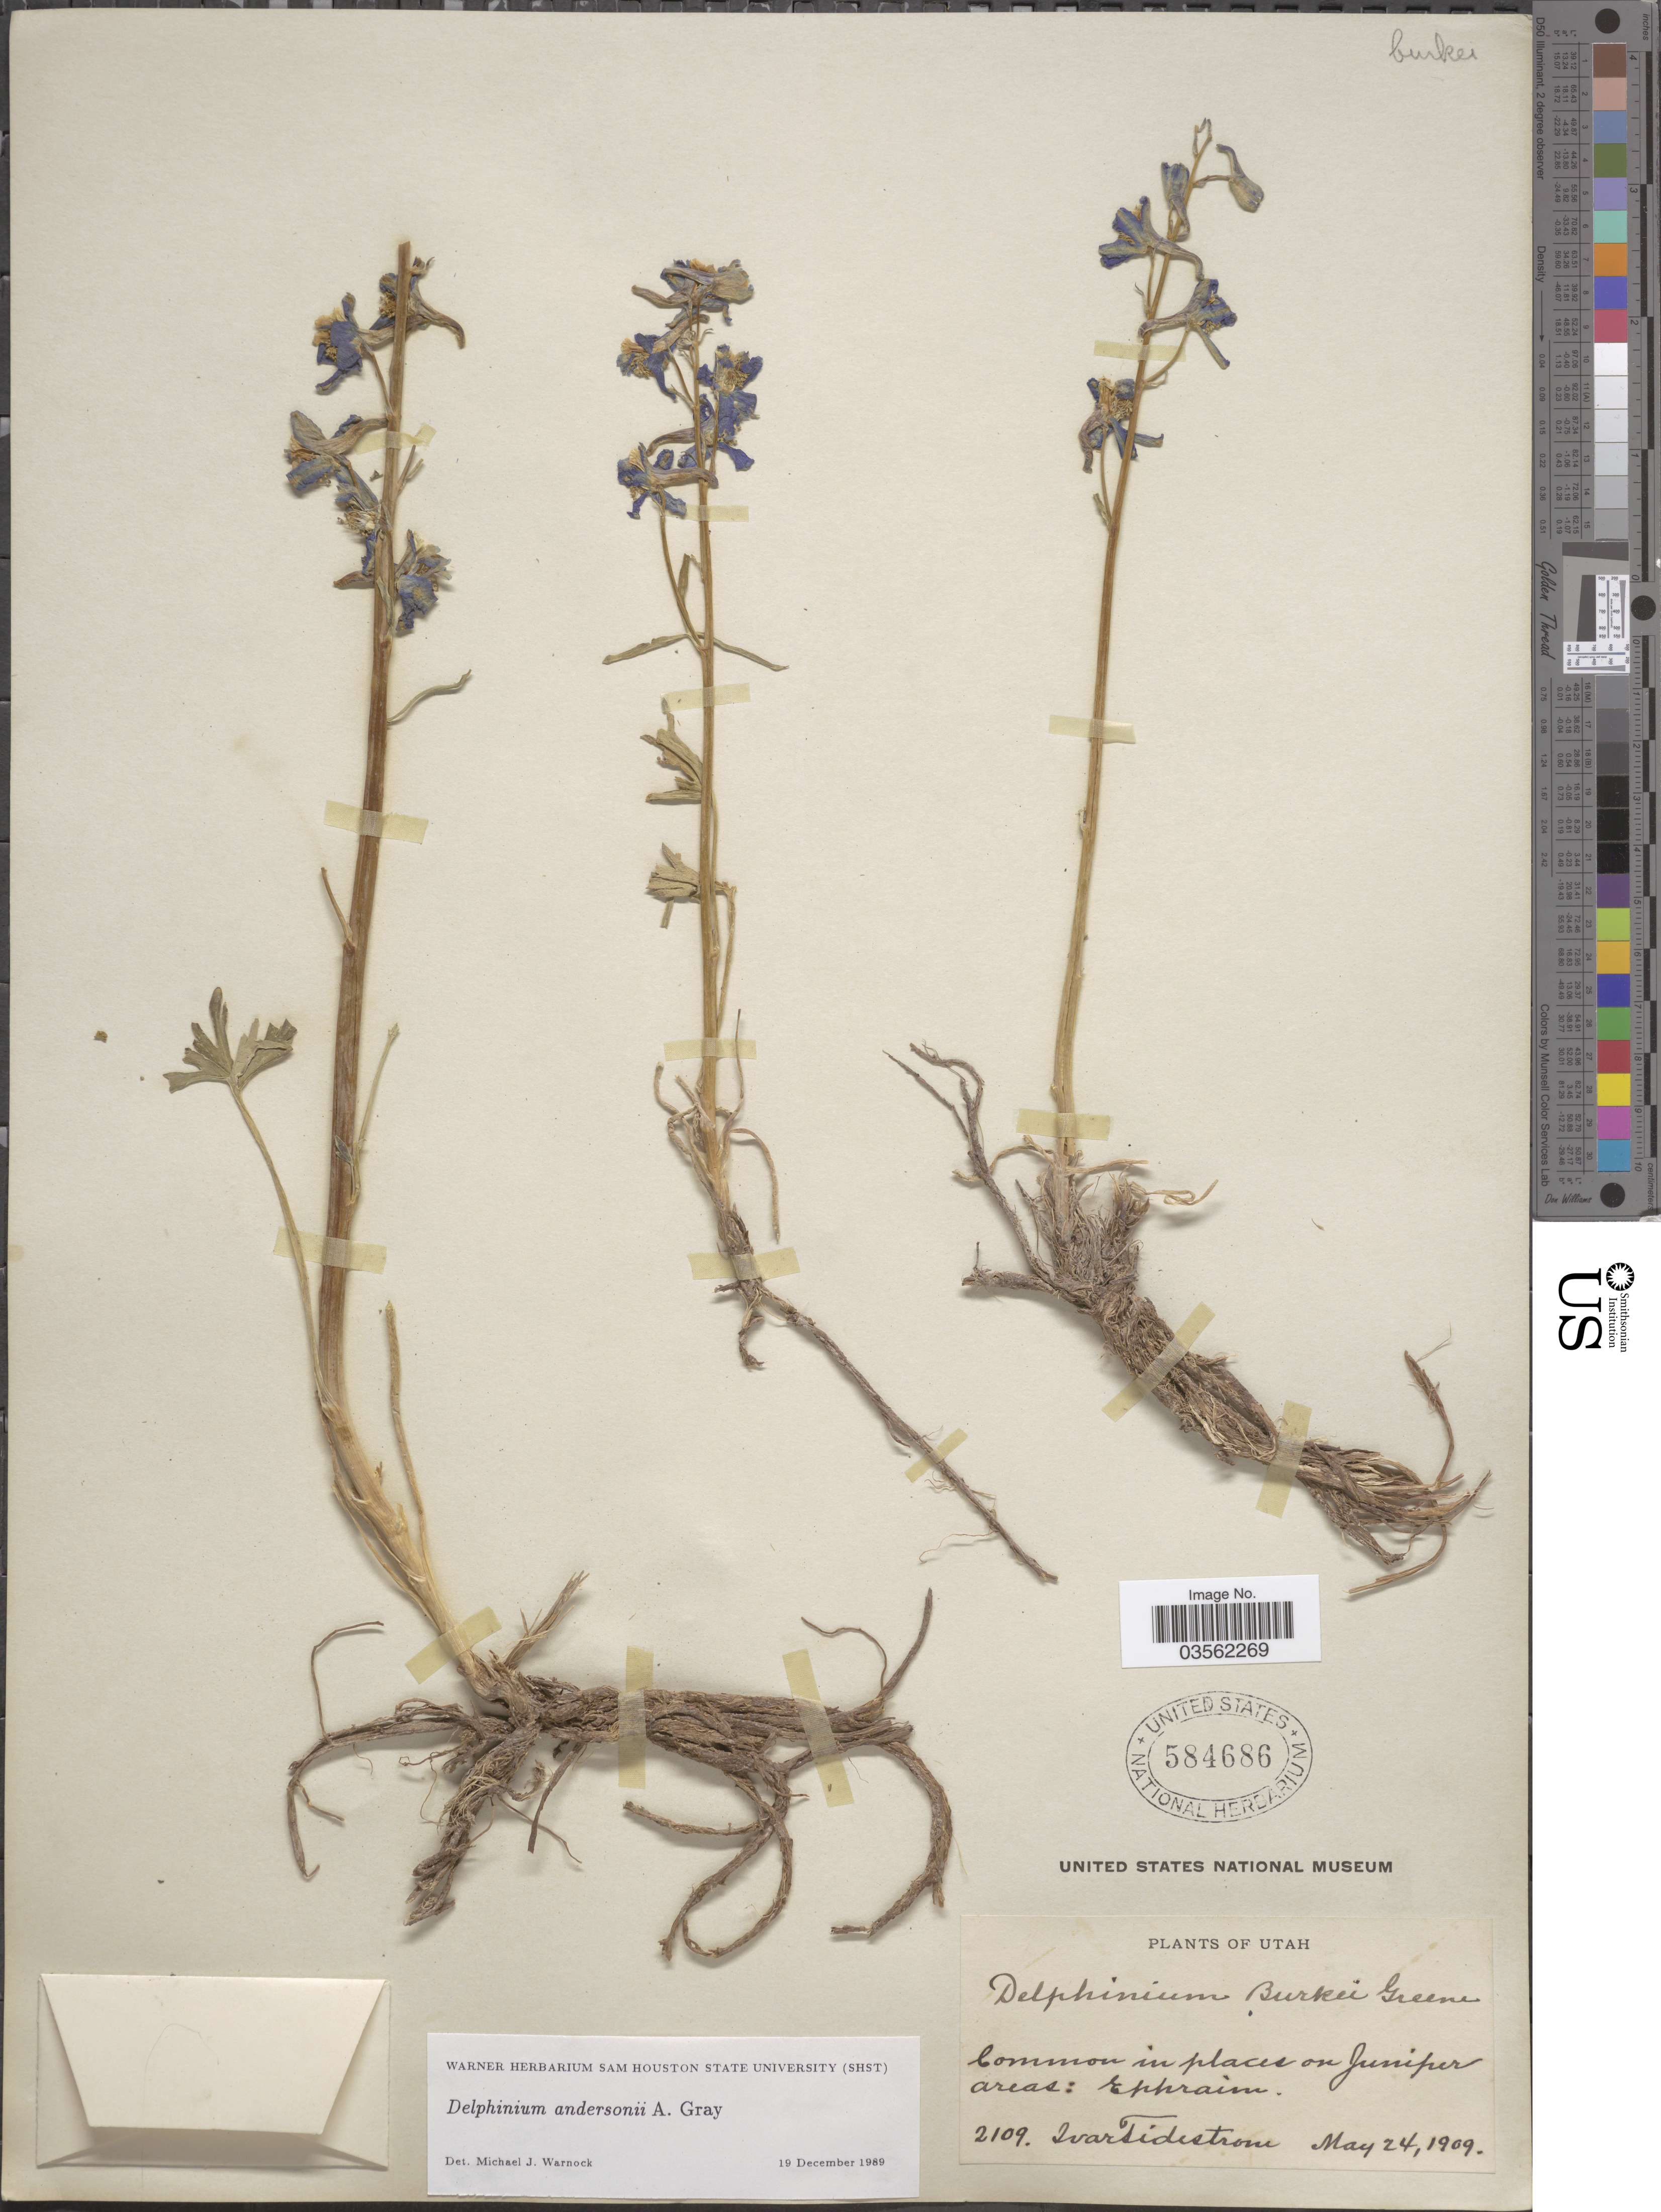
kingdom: Plantae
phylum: Tracheophyta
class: Magnoliopsida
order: Ranunculales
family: Ranunculaceae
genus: Delphinium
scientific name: Delphinium andersonii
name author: A. Gray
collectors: I. F. Tidestrom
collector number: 2109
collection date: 1909-05-24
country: United States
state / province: Utah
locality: Ephraim.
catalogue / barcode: US 584686